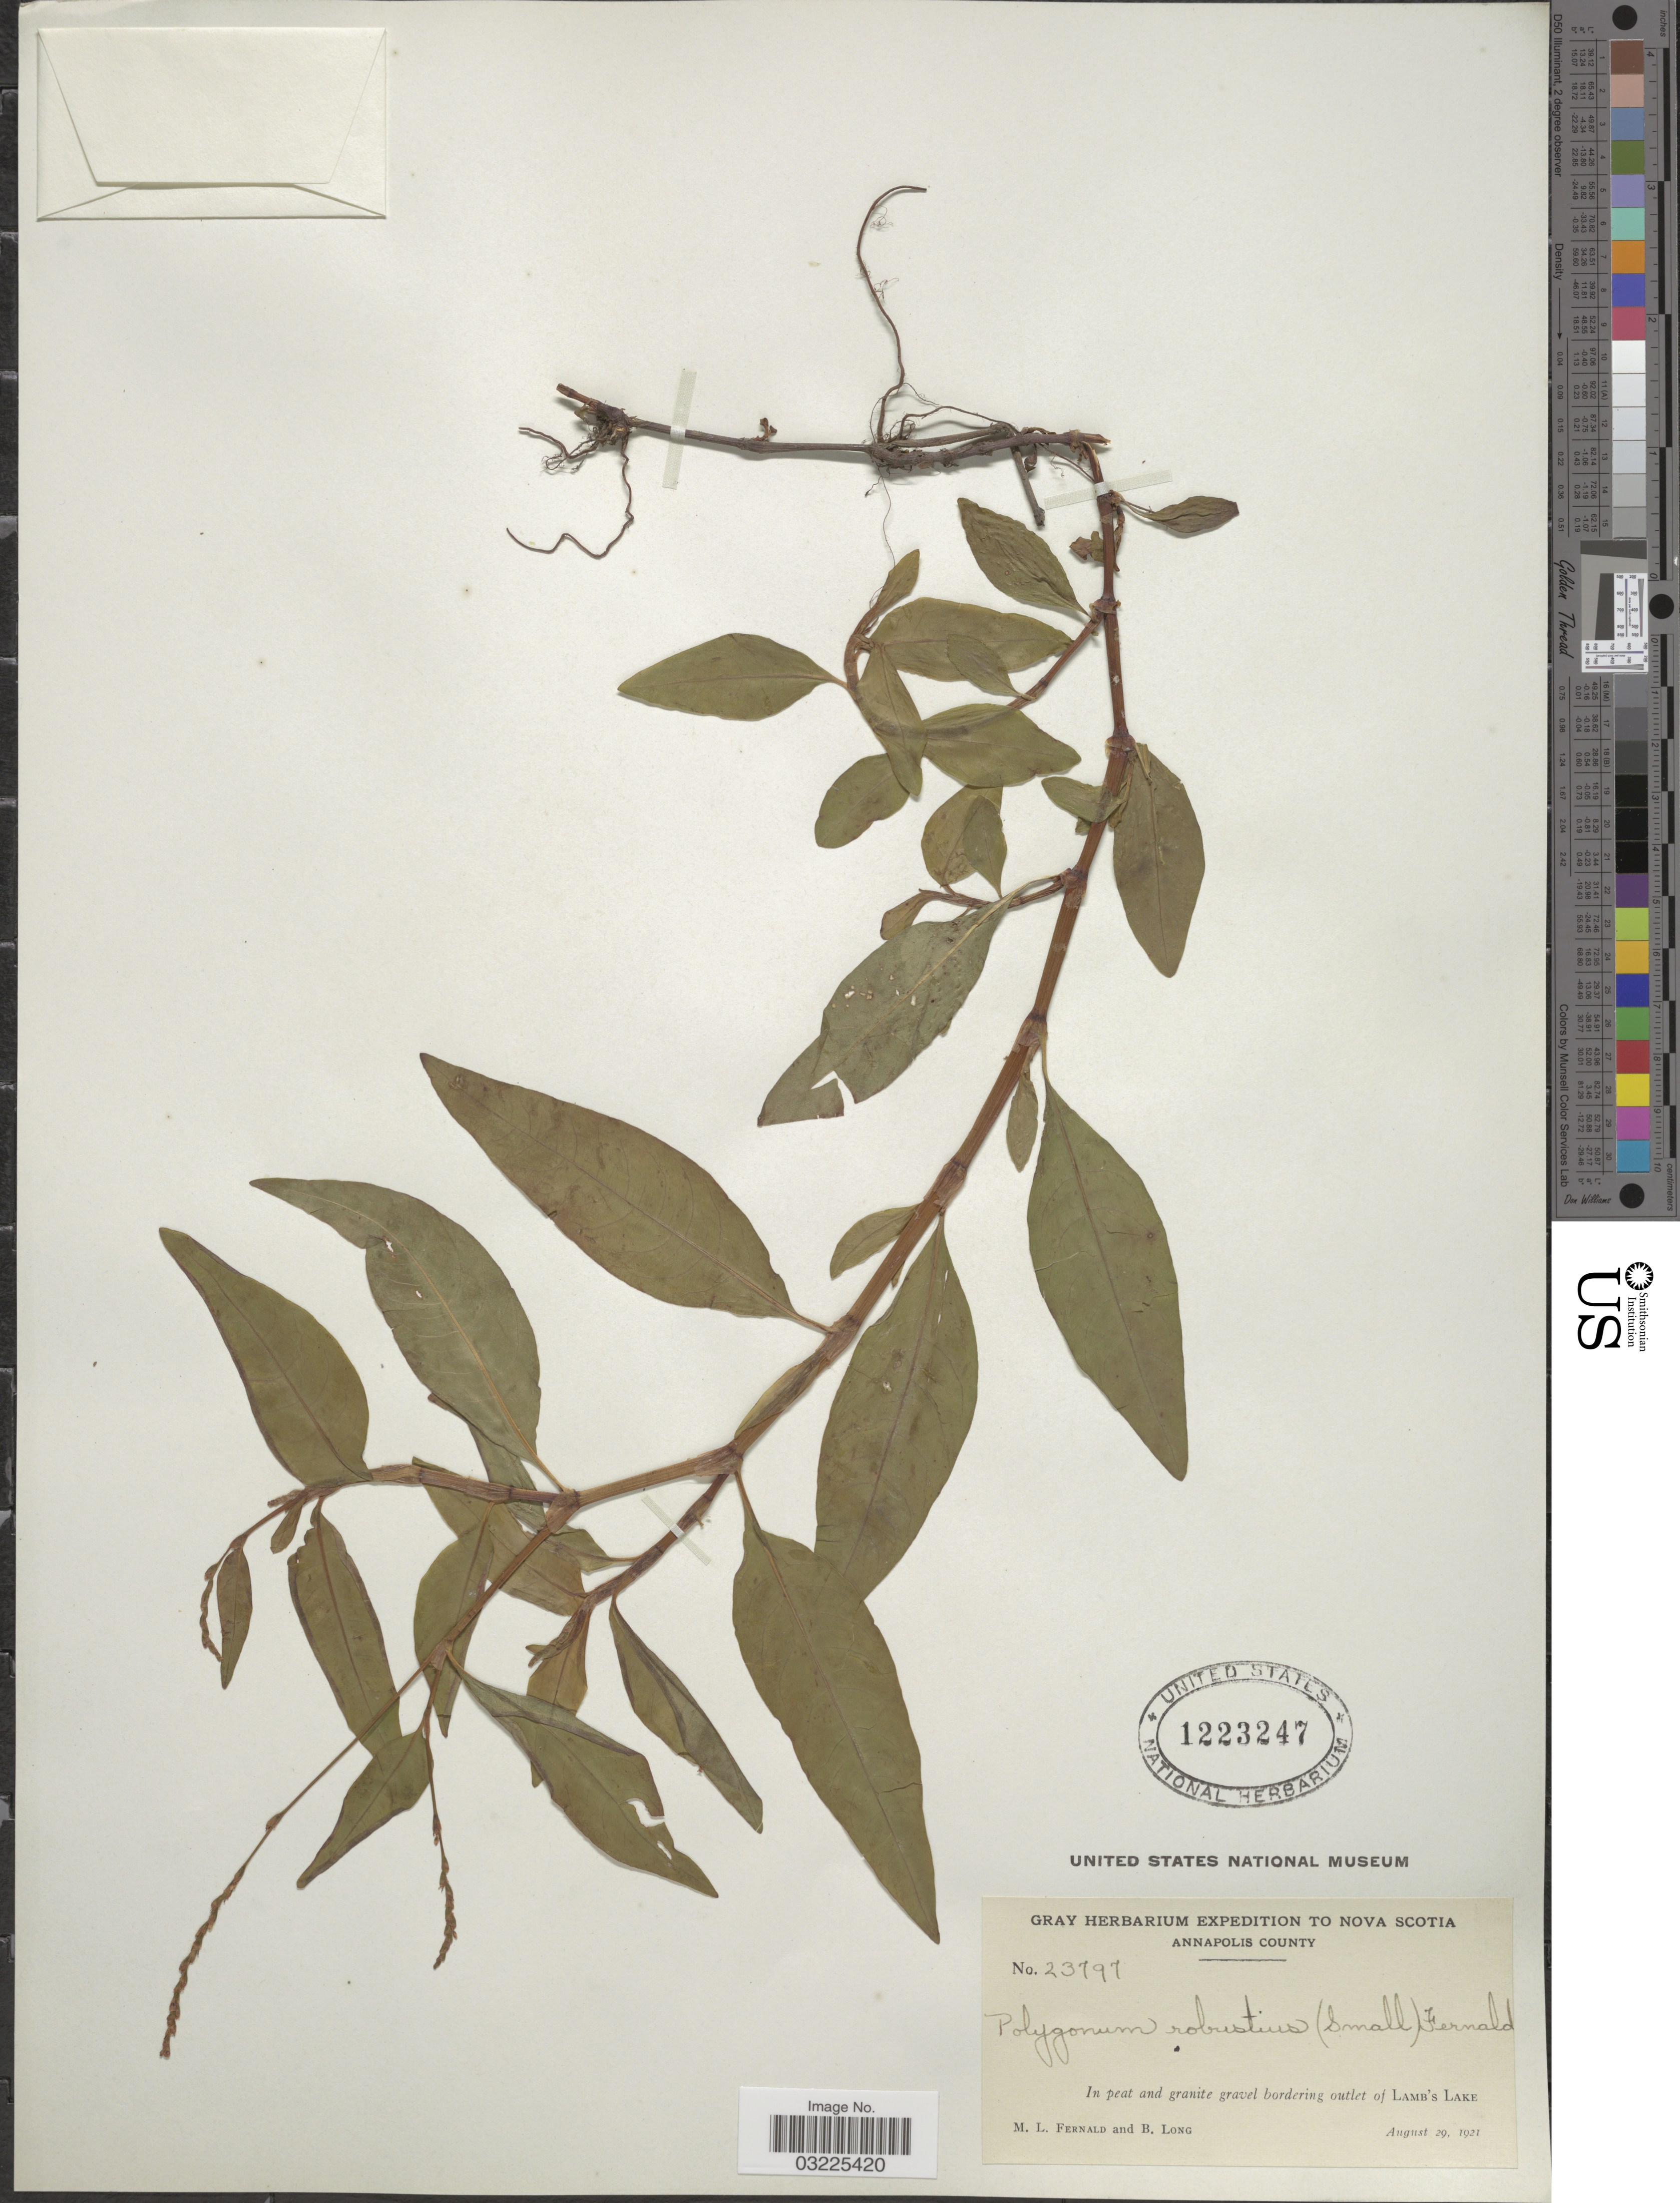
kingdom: Plantae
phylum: Tracheophyta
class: Magnoliopsida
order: Caryophyllales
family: Polygonaceae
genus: Persicaria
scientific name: Persicaria robustior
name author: (Small) E.P. Bicknell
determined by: Atha, D. E.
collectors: M. L. Fernald & B. Long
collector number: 23797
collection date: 1921-08-29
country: Canada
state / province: Nova Scotia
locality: Annapolis County. In peat and granite gravel bordering outlet of Lamb's Lake.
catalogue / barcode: US 1223247